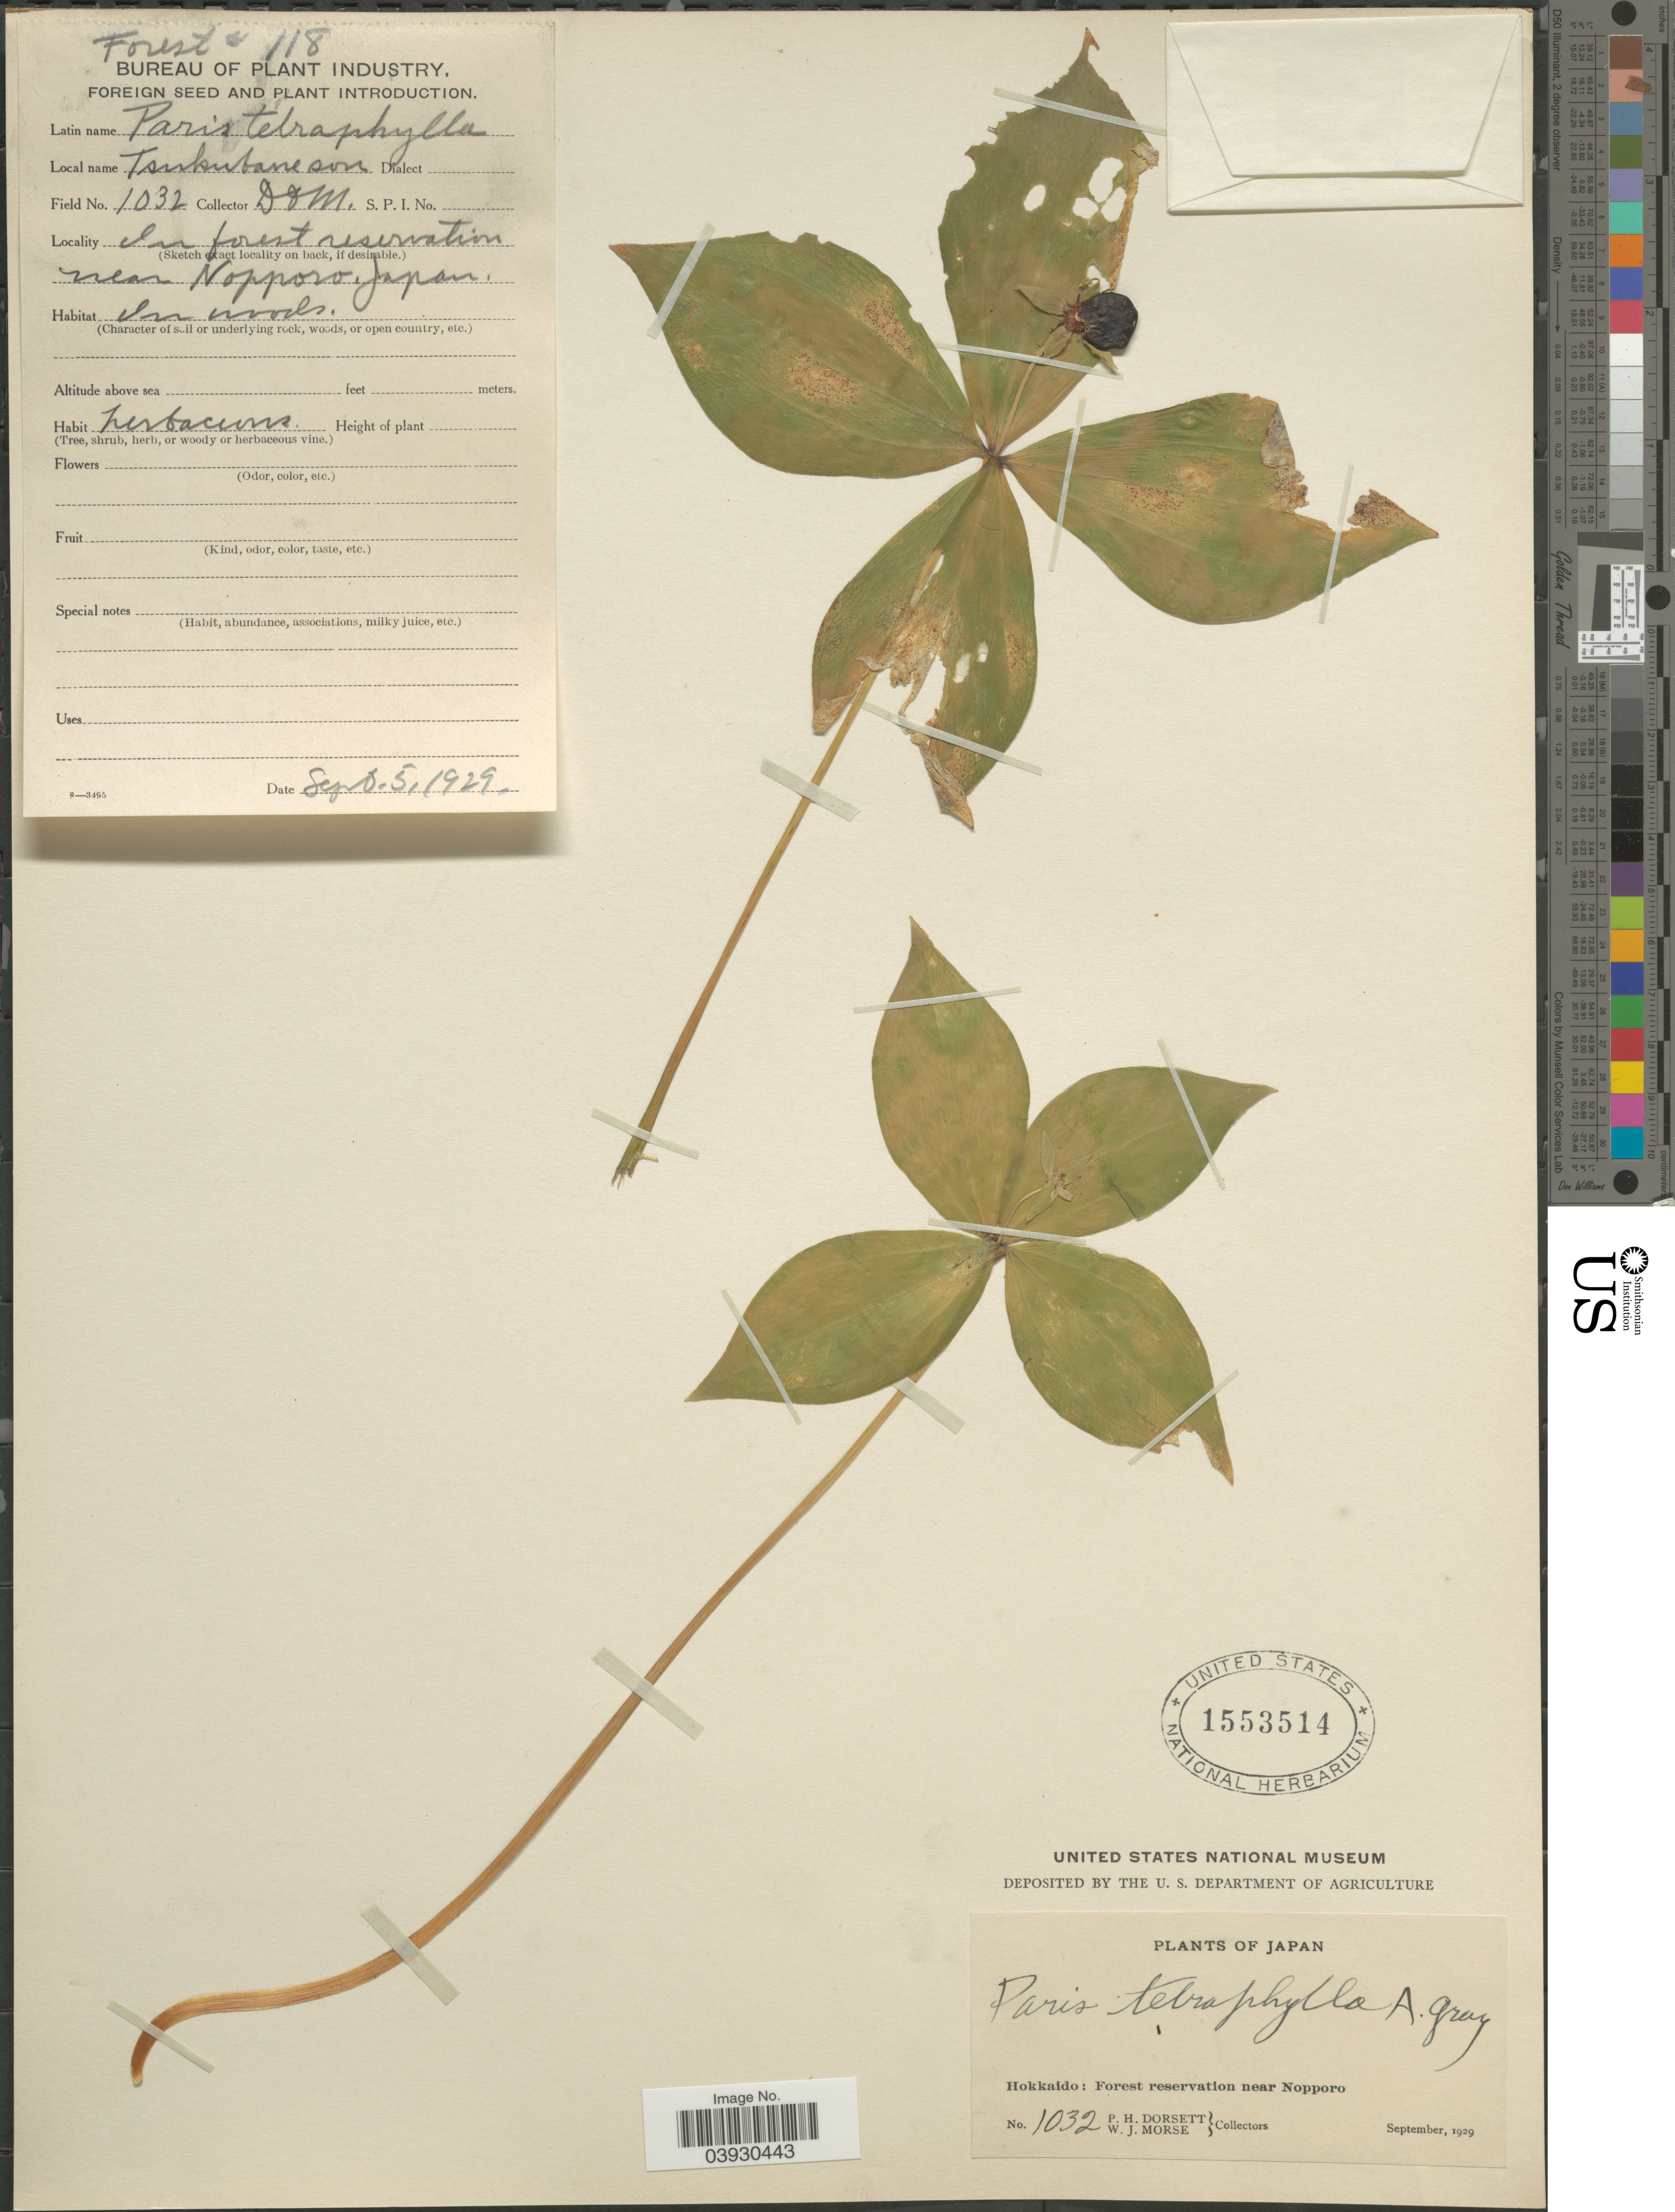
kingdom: Plantae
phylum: Tracheophyta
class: Liliopsida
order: Liliales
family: Melanthiaceae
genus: Paris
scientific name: Paris tetraphylla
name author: A. Gray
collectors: P. H. Dorsett & W. J. Morse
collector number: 1032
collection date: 1929-09-05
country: Japan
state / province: Hokkaidō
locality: Forest reservation near Nopporo.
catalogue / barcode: US 1553514